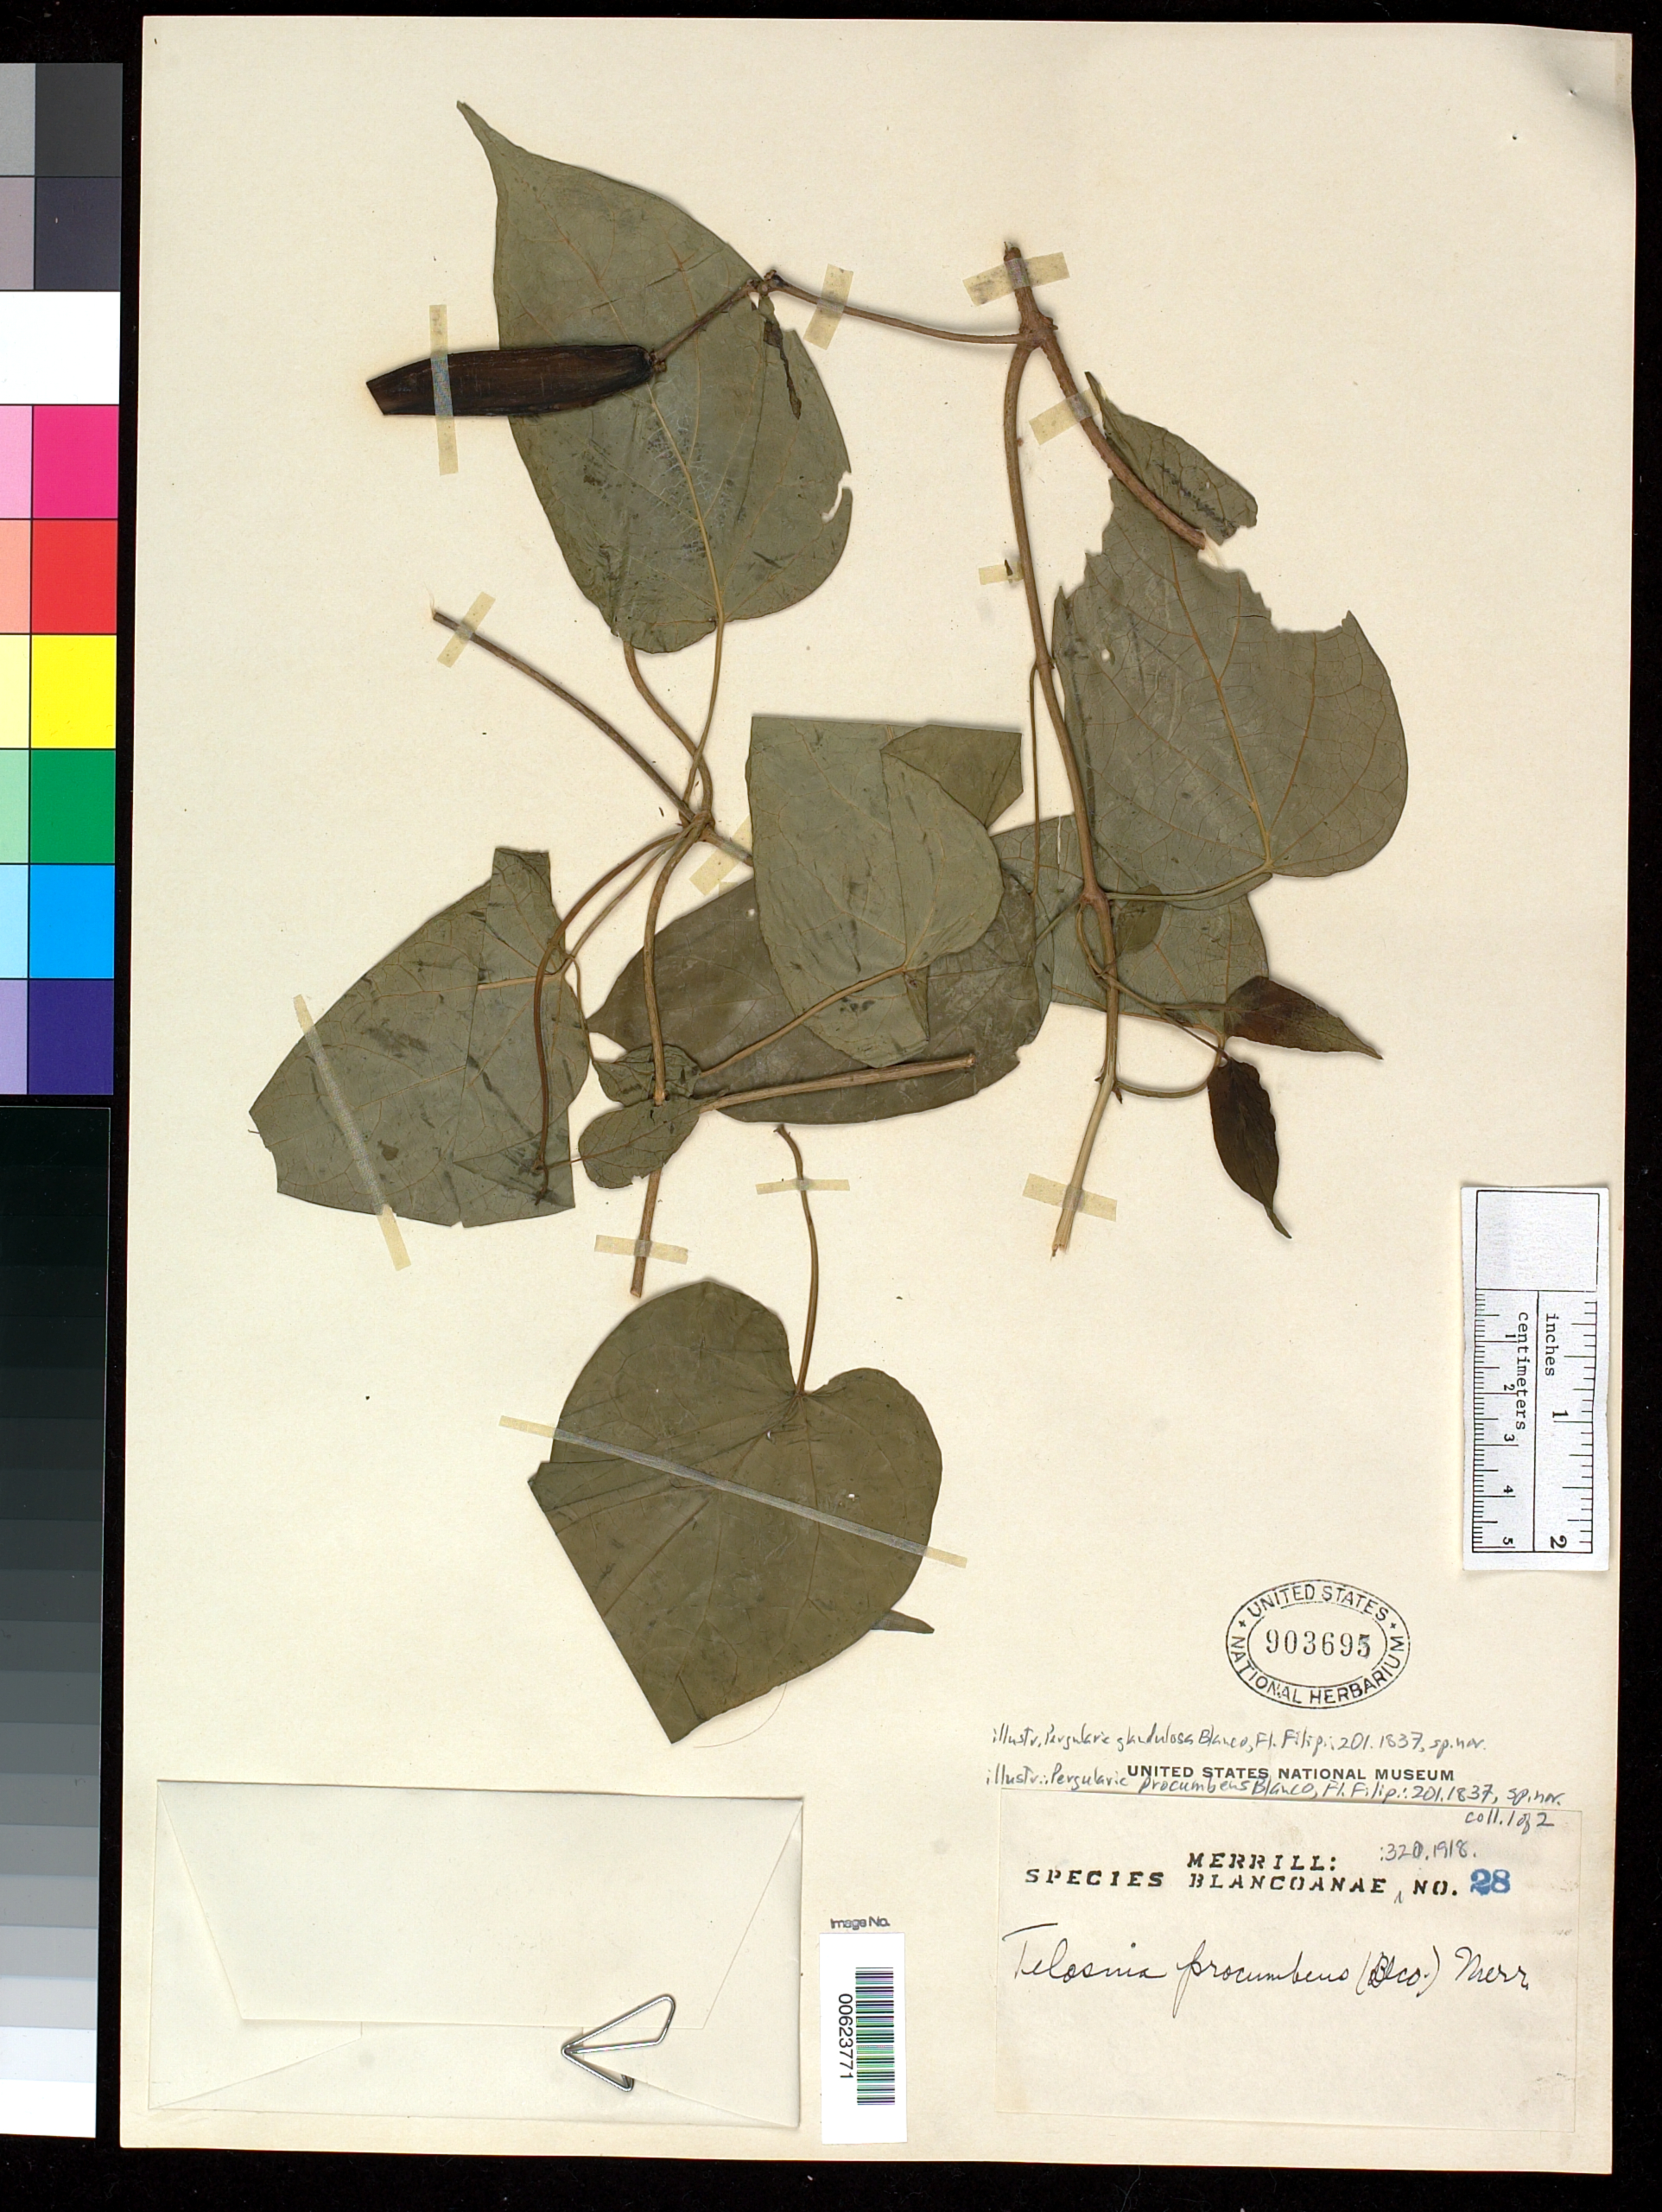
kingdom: Plantae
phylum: Tracheophyta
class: Magnoliopsida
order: Gentianales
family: Apocynaceae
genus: Pergularia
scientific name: Pergularia procumbens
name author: Blanco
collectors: E. D. Merrill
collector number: Sp. Blancoan. 0028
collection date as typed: Sep 1914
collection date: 1914-09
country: Philippines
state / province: National Capital Region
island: Luzon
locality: Pasay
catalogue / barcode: US 903695